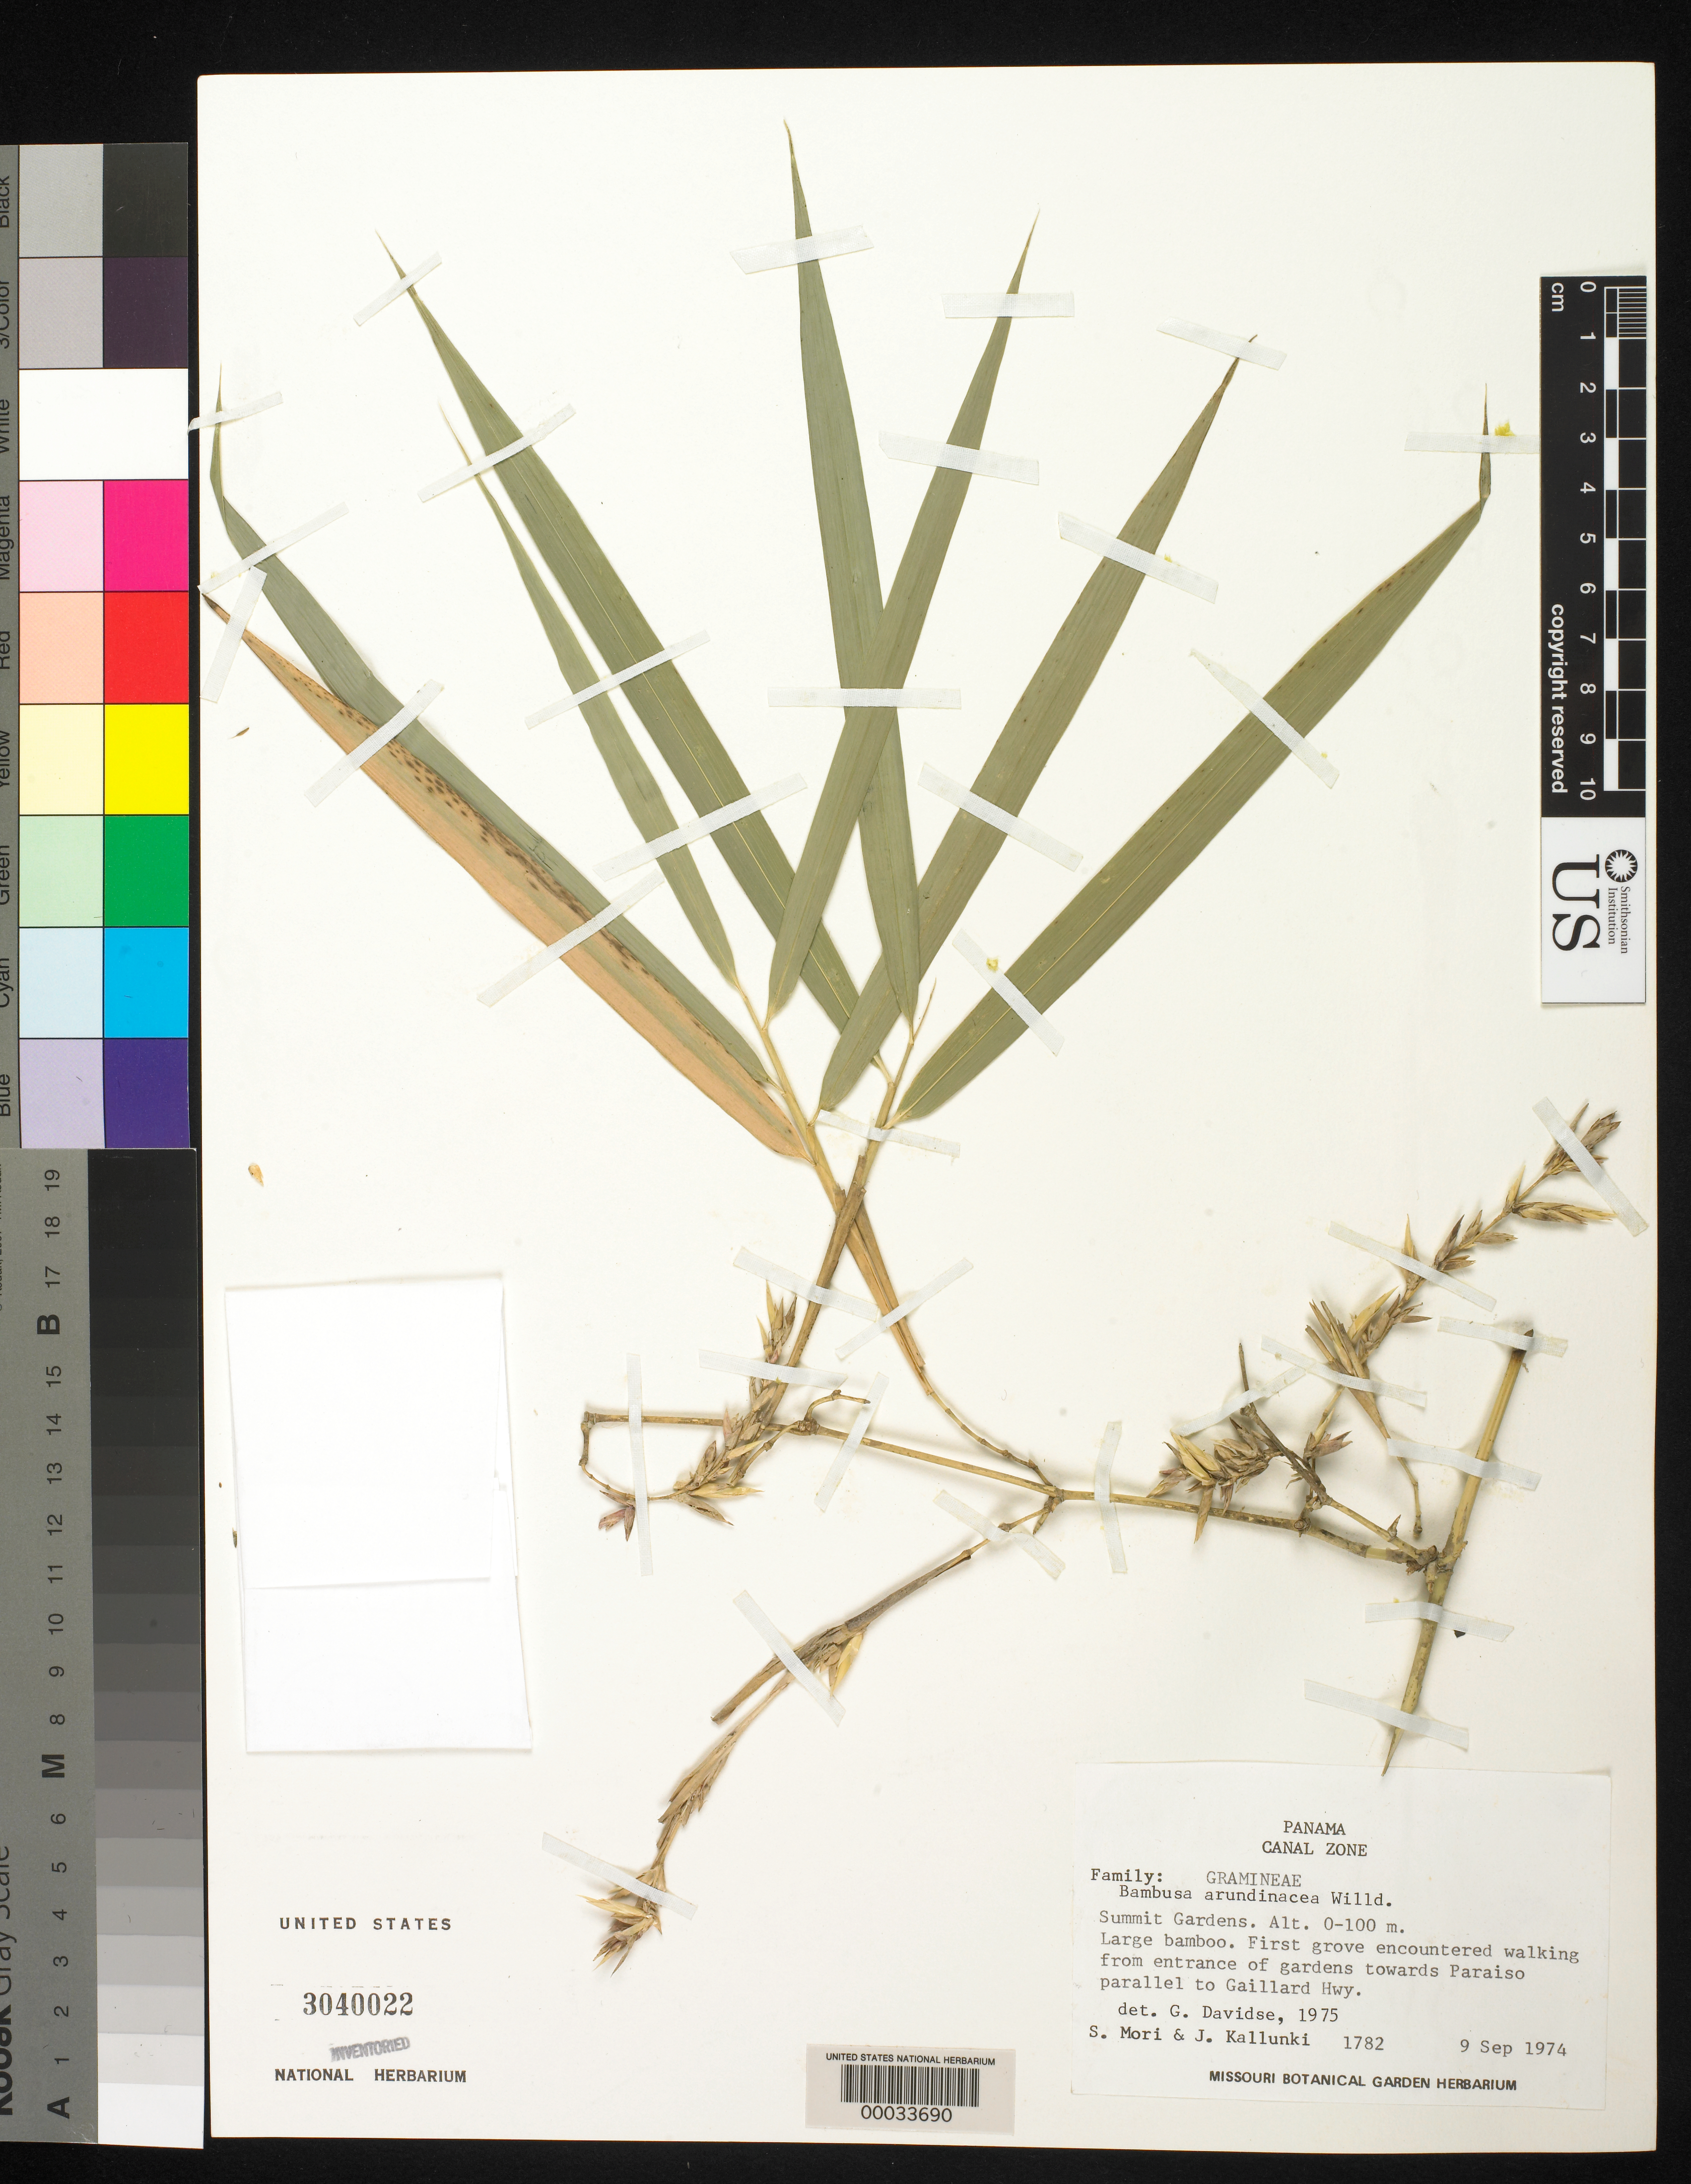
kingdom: Plantae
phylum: Tracheophyta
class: Liliopsida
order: Poales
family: Poaceae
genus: Bambusa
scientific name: Bambusa bambos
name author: (L.) Voss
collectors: S. Mori & J. Kallunki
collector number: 1782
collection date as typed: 09 Sep 1974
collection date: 1974-09-09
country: Panama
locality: Summit Gardens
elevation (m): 0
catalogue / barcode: US 3040022